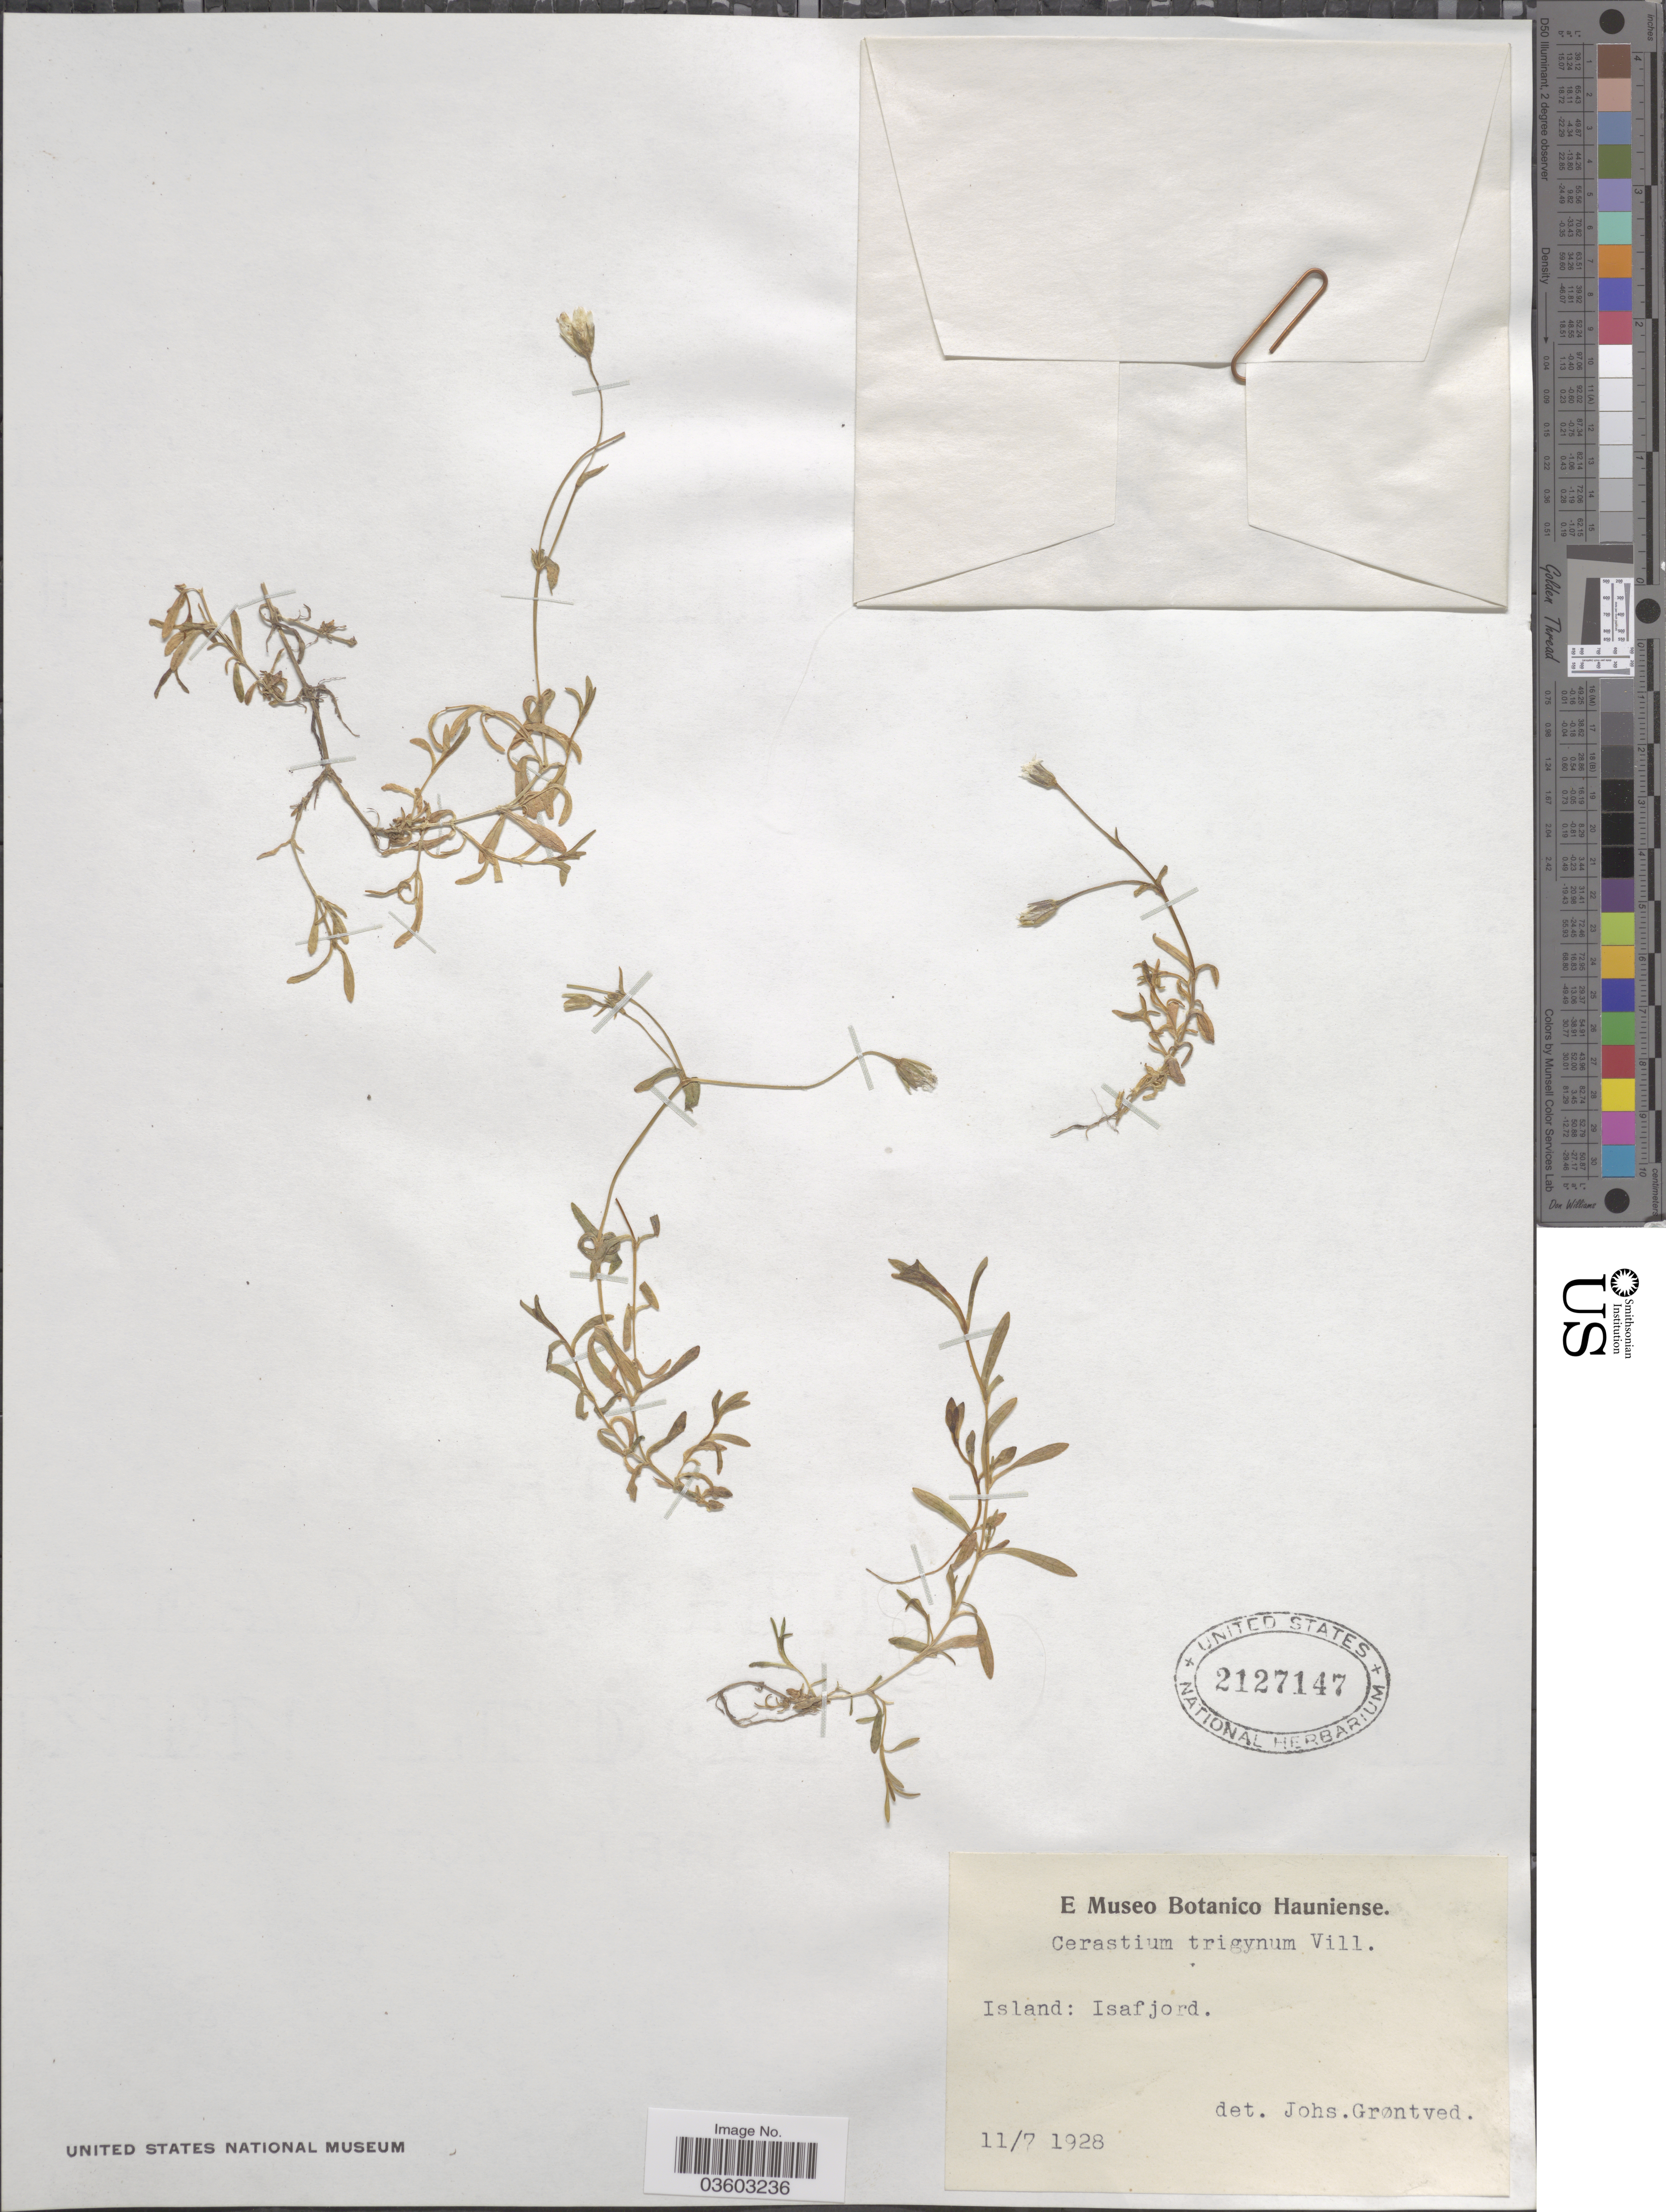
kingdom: Plantae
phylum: Tracheophyta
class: Magnoliopsida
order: Caryophyllales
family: Caryophyllaceae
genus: Dichodon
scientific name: Dichodon cerastoides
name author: (L.) Rchb.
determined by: U.S. National Herbarium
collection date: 1928-07-11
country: Iceland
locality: Island: Isafjord.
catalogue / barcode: US 2127147